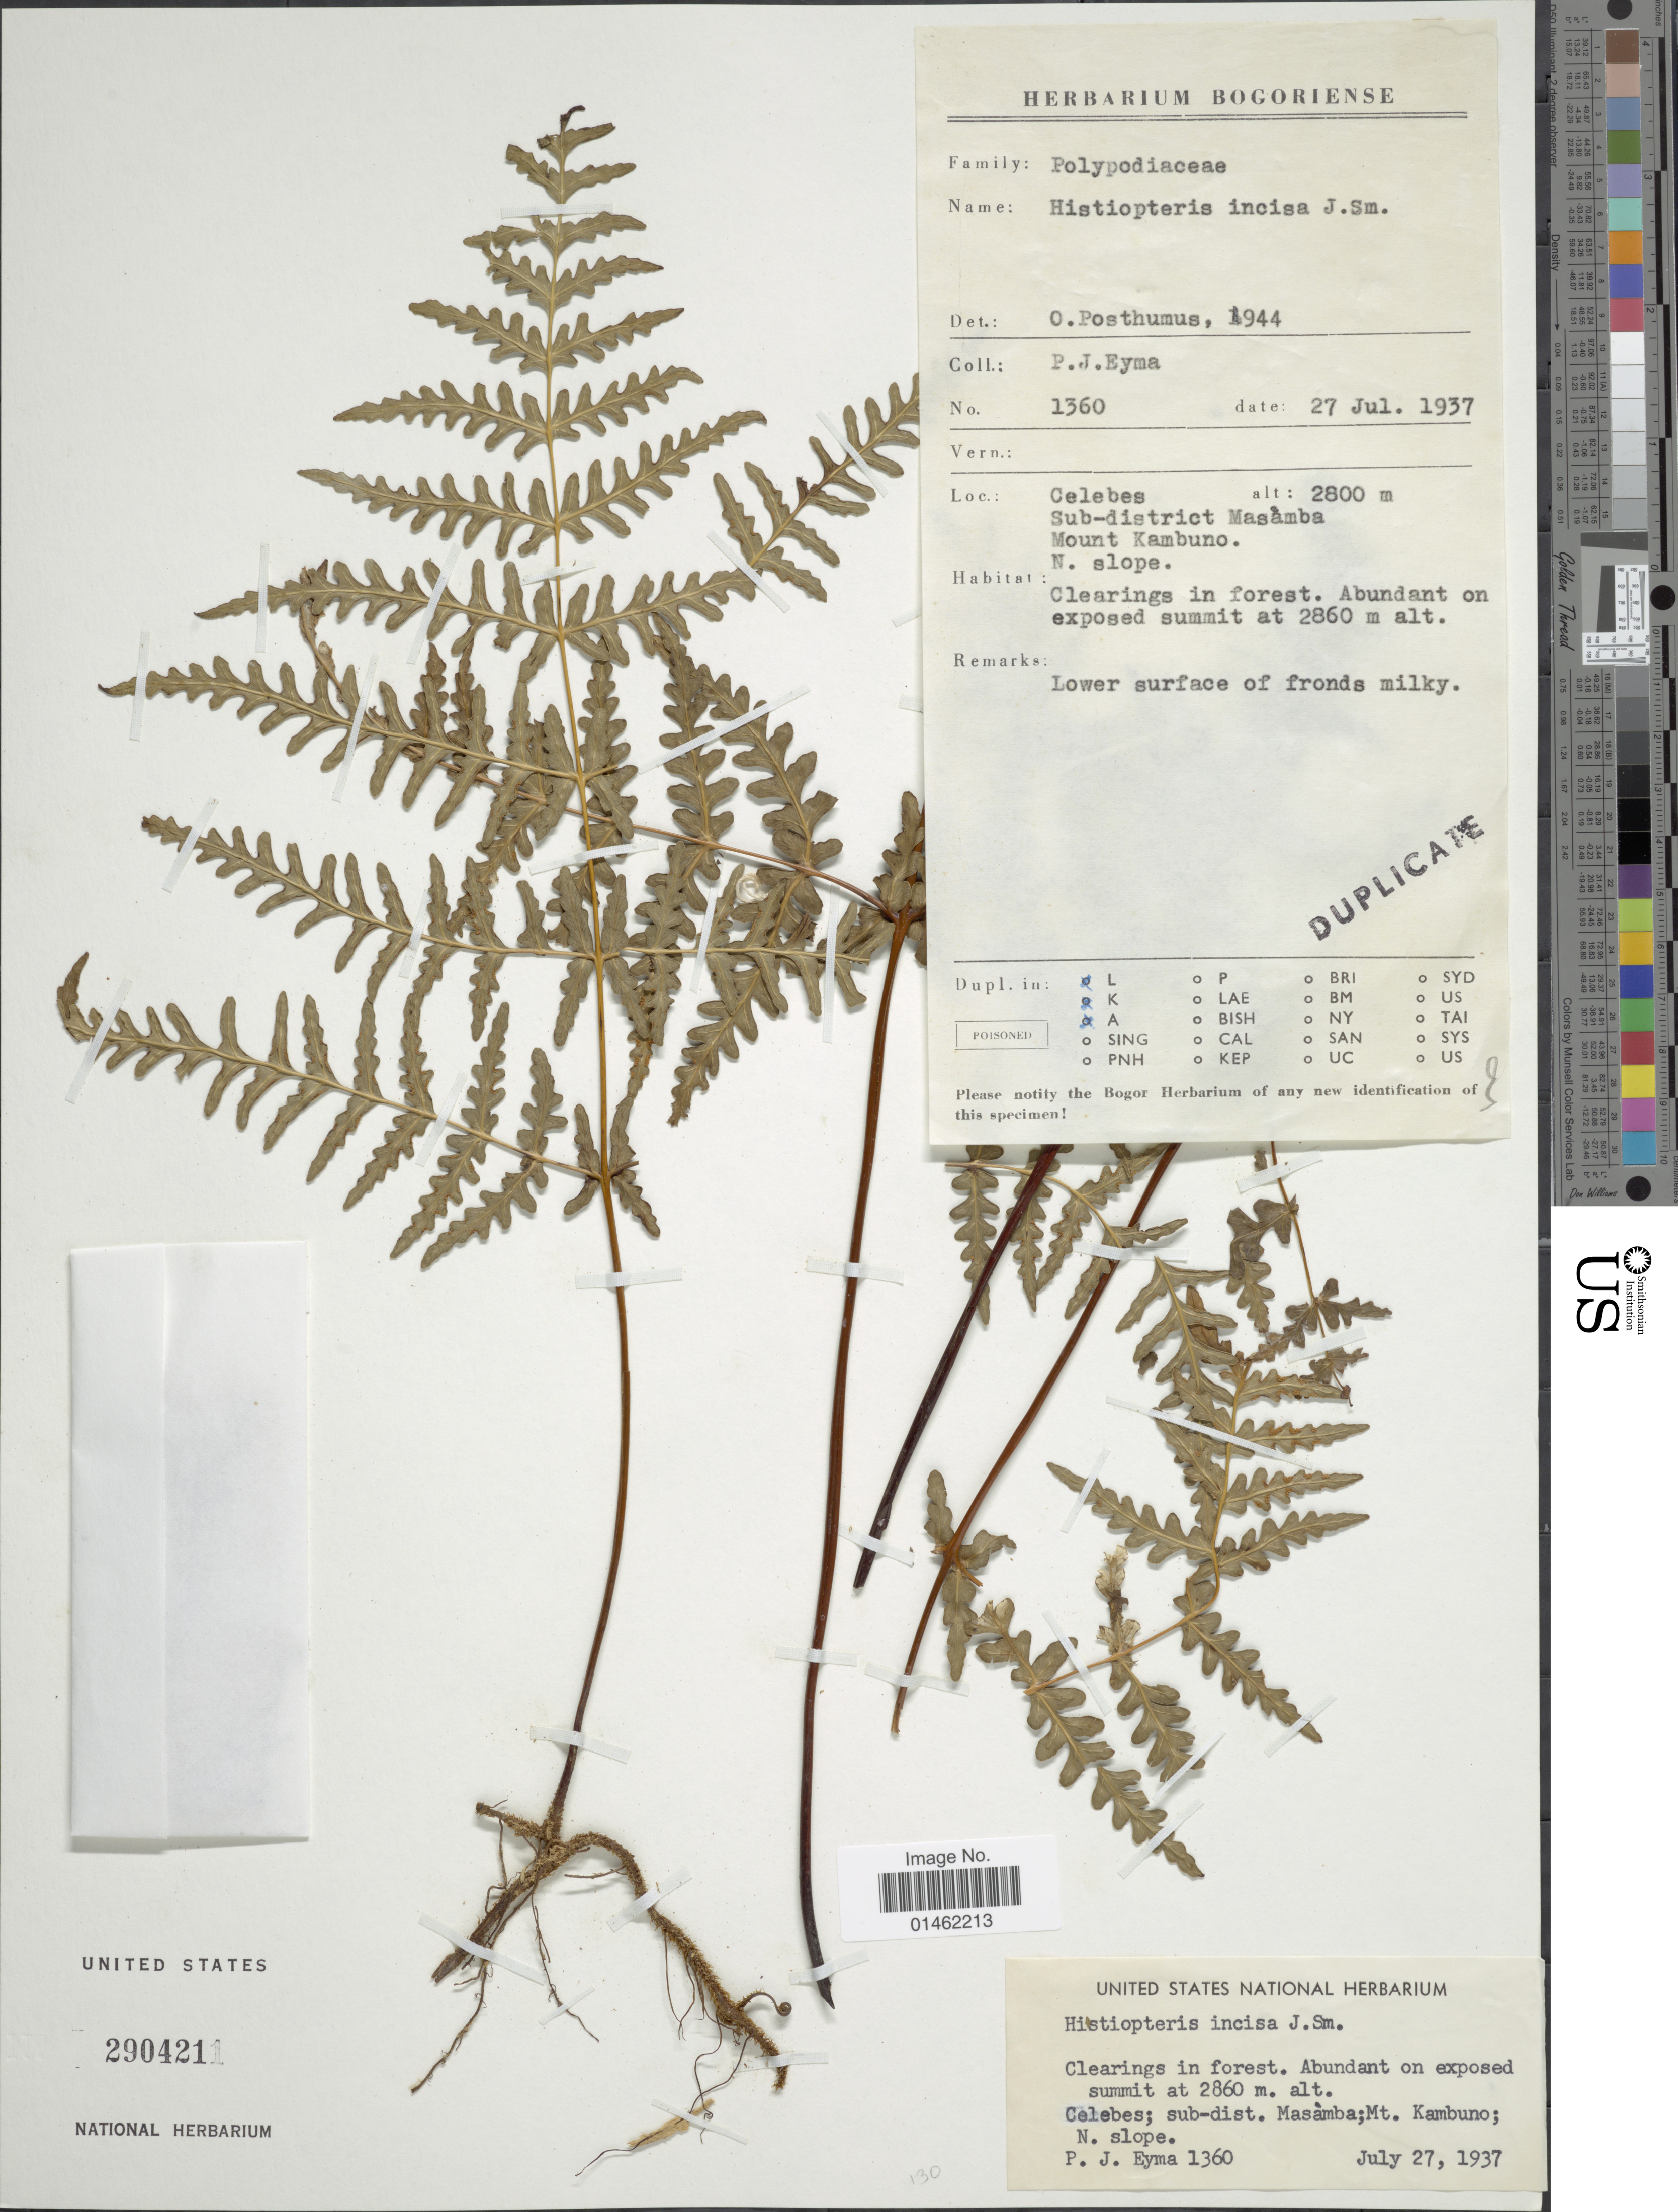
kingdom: Plantae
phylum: Tracheophyta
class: Polypodiopsida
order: Polypodiales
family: Dennstaedtiaceae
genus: Histiopteris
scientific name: Histiopteris incisa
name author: (Thunb.) J. Sm.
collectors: P. J. Eyma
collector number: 1360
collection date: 1937-07-27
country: Indonesia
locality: Celebes, Sub-district Masàmba, Mount Kambuno, N slope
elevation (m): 2800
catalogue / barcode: US 2904211